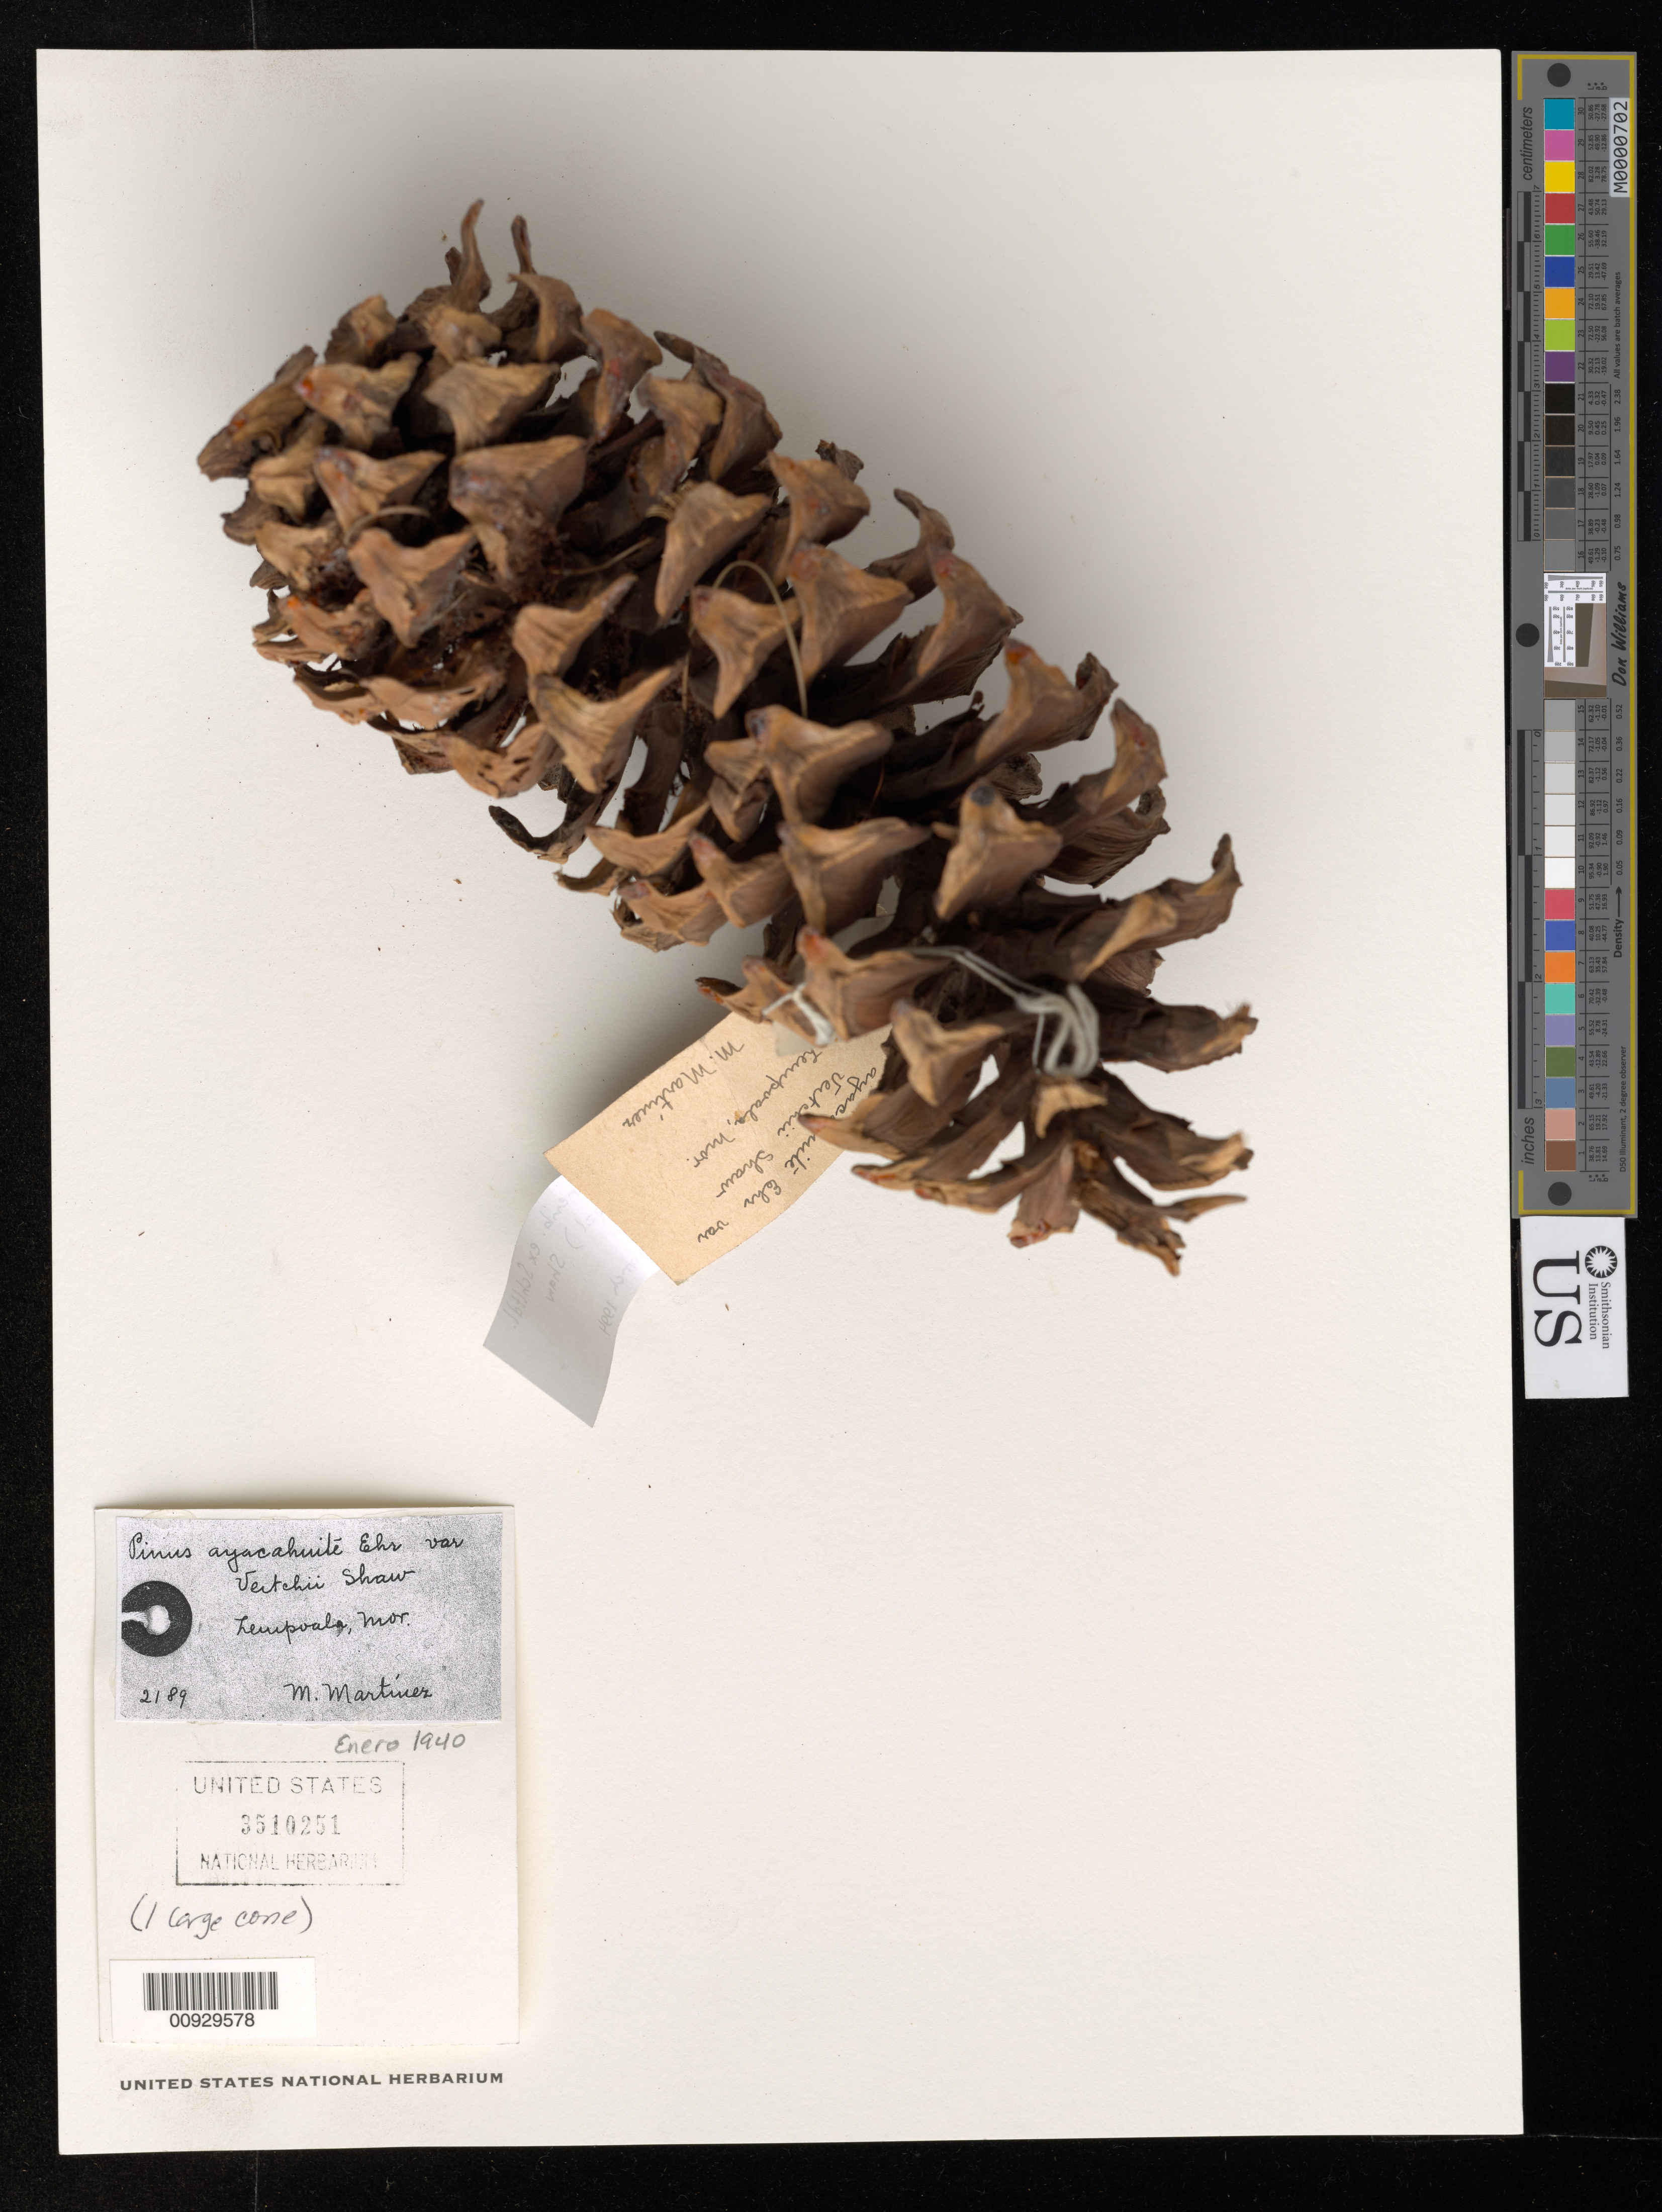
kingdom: Plantae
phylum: Tracheophyta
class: Pinopsida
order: Pinales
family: Pinaceae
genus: Pinus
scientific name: Pinus ayacahuite var. veitchii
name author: (Roezl) Shaw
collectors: M. Martinez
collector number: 2189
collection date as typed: Jan 1940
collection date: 1940-01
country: Mexico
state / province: Morelos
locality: Zempoala.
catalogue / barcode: US 3510251